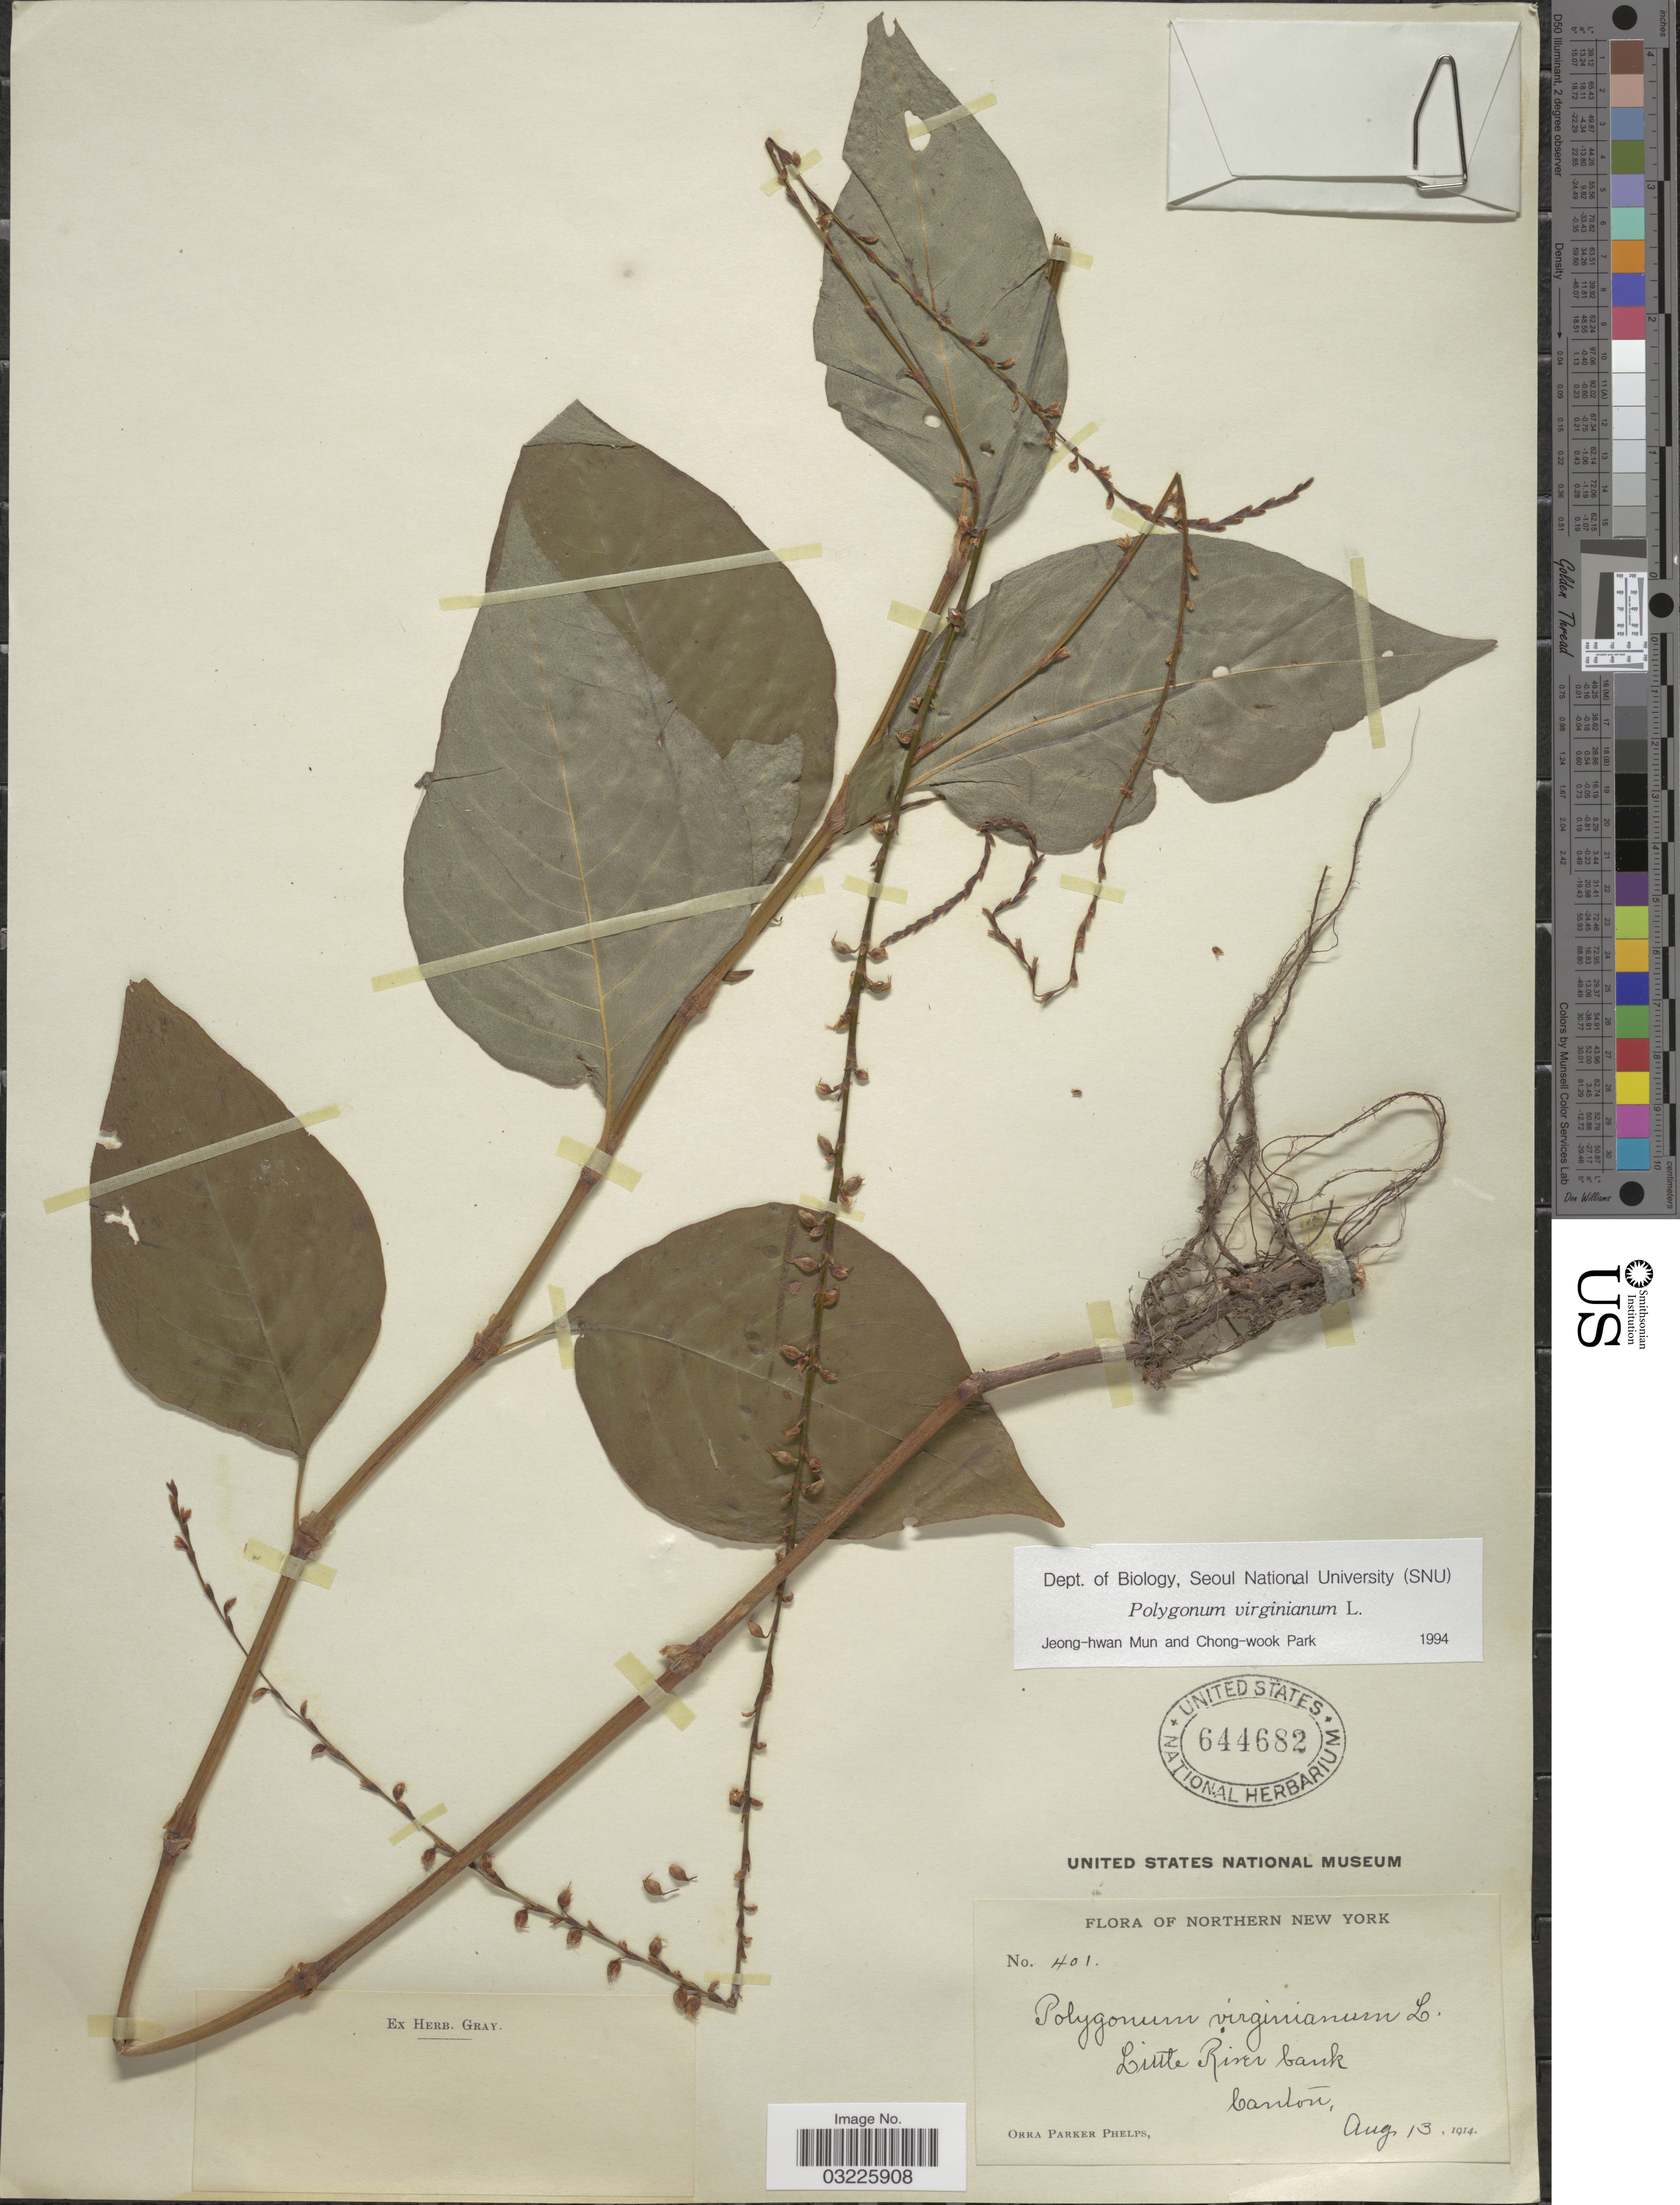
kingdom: Plantae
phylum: Tracheophyta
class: Magnoliopsida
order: Caryophyllales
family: Polygonaceae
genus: Persicaria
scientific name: Persicaria virginiana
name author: (L.) Gaertn.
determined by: Atha, D. E.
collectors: O. P. Phelps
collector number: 401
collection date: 1914-08-13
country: United States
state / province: New York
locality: Northern New York. Little River bank, Canton.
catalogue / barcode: US 644682